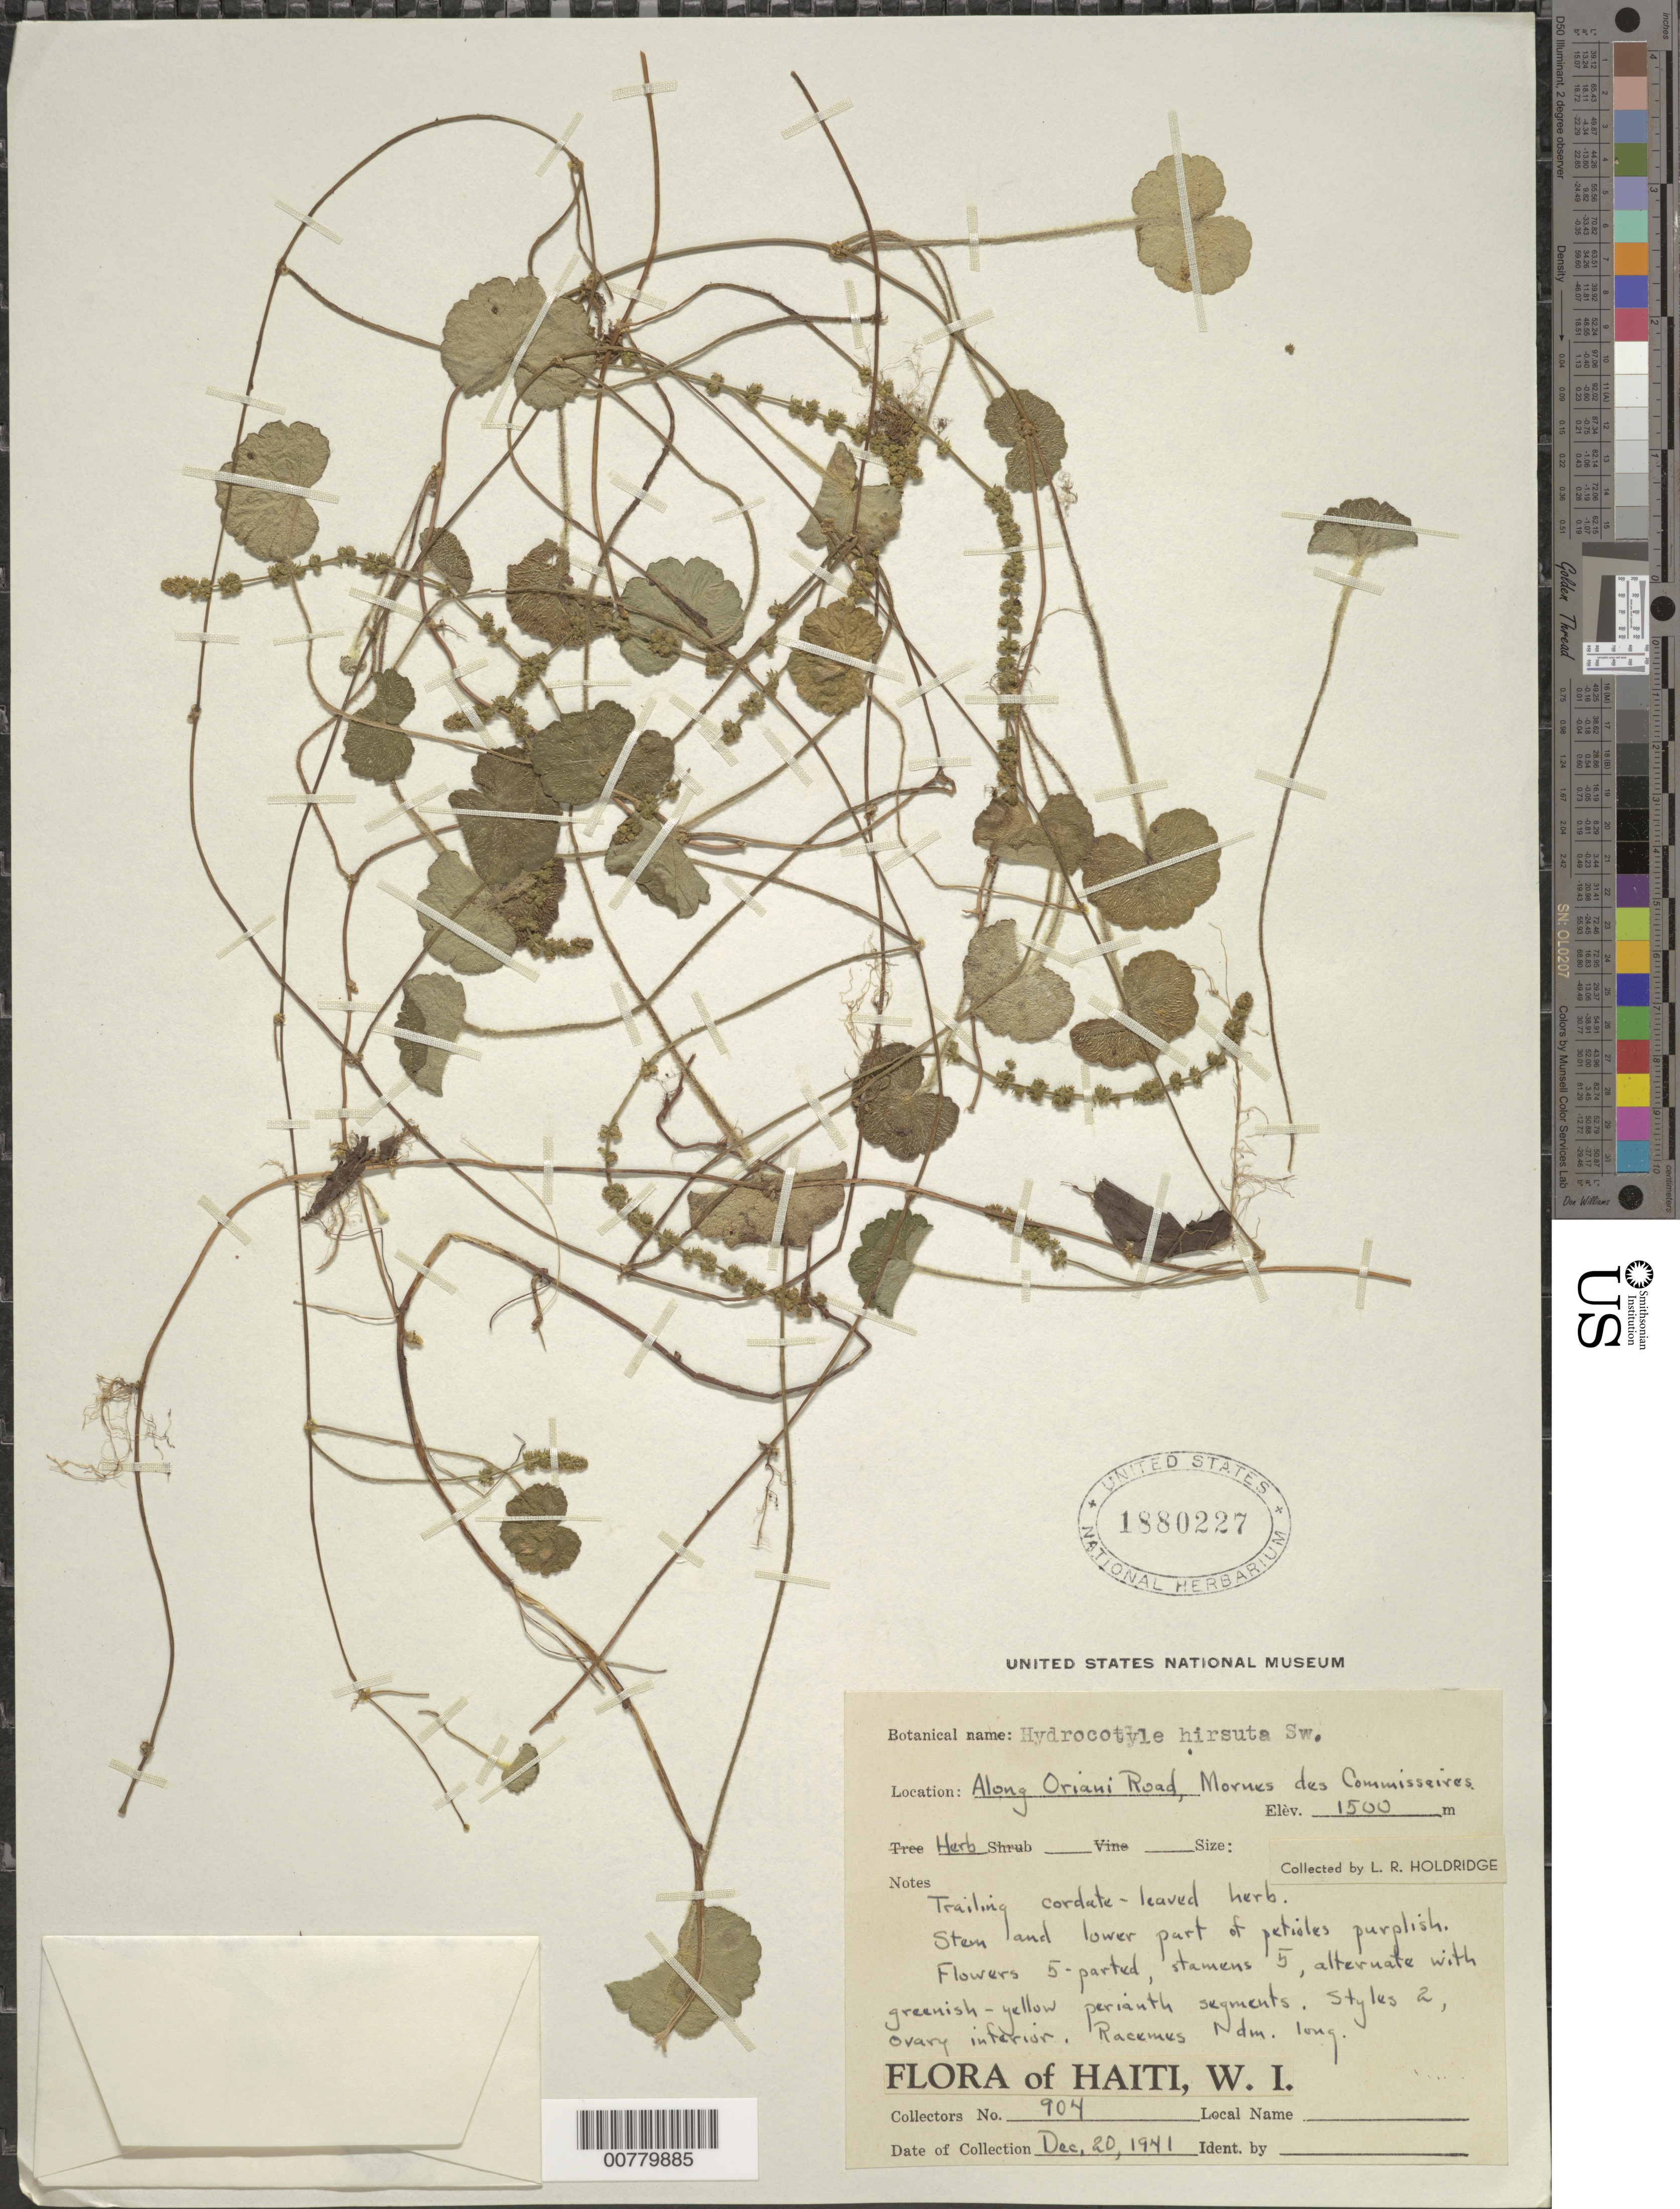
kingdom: Plantae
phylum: Tracheophyta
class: Magnoliopsida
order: Apiales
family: Araliaceae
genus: Hydrocotyle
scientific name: Hydrocotyle hirsuta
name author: Sw.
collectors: L. Holdridge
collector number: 904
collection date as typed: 20 Dec 1941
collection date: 1941-12-20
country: Haiti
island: Hispaniola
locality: Mornes des Commissaires, along Oriani Road.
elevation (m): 1500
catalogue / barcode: US 1880227